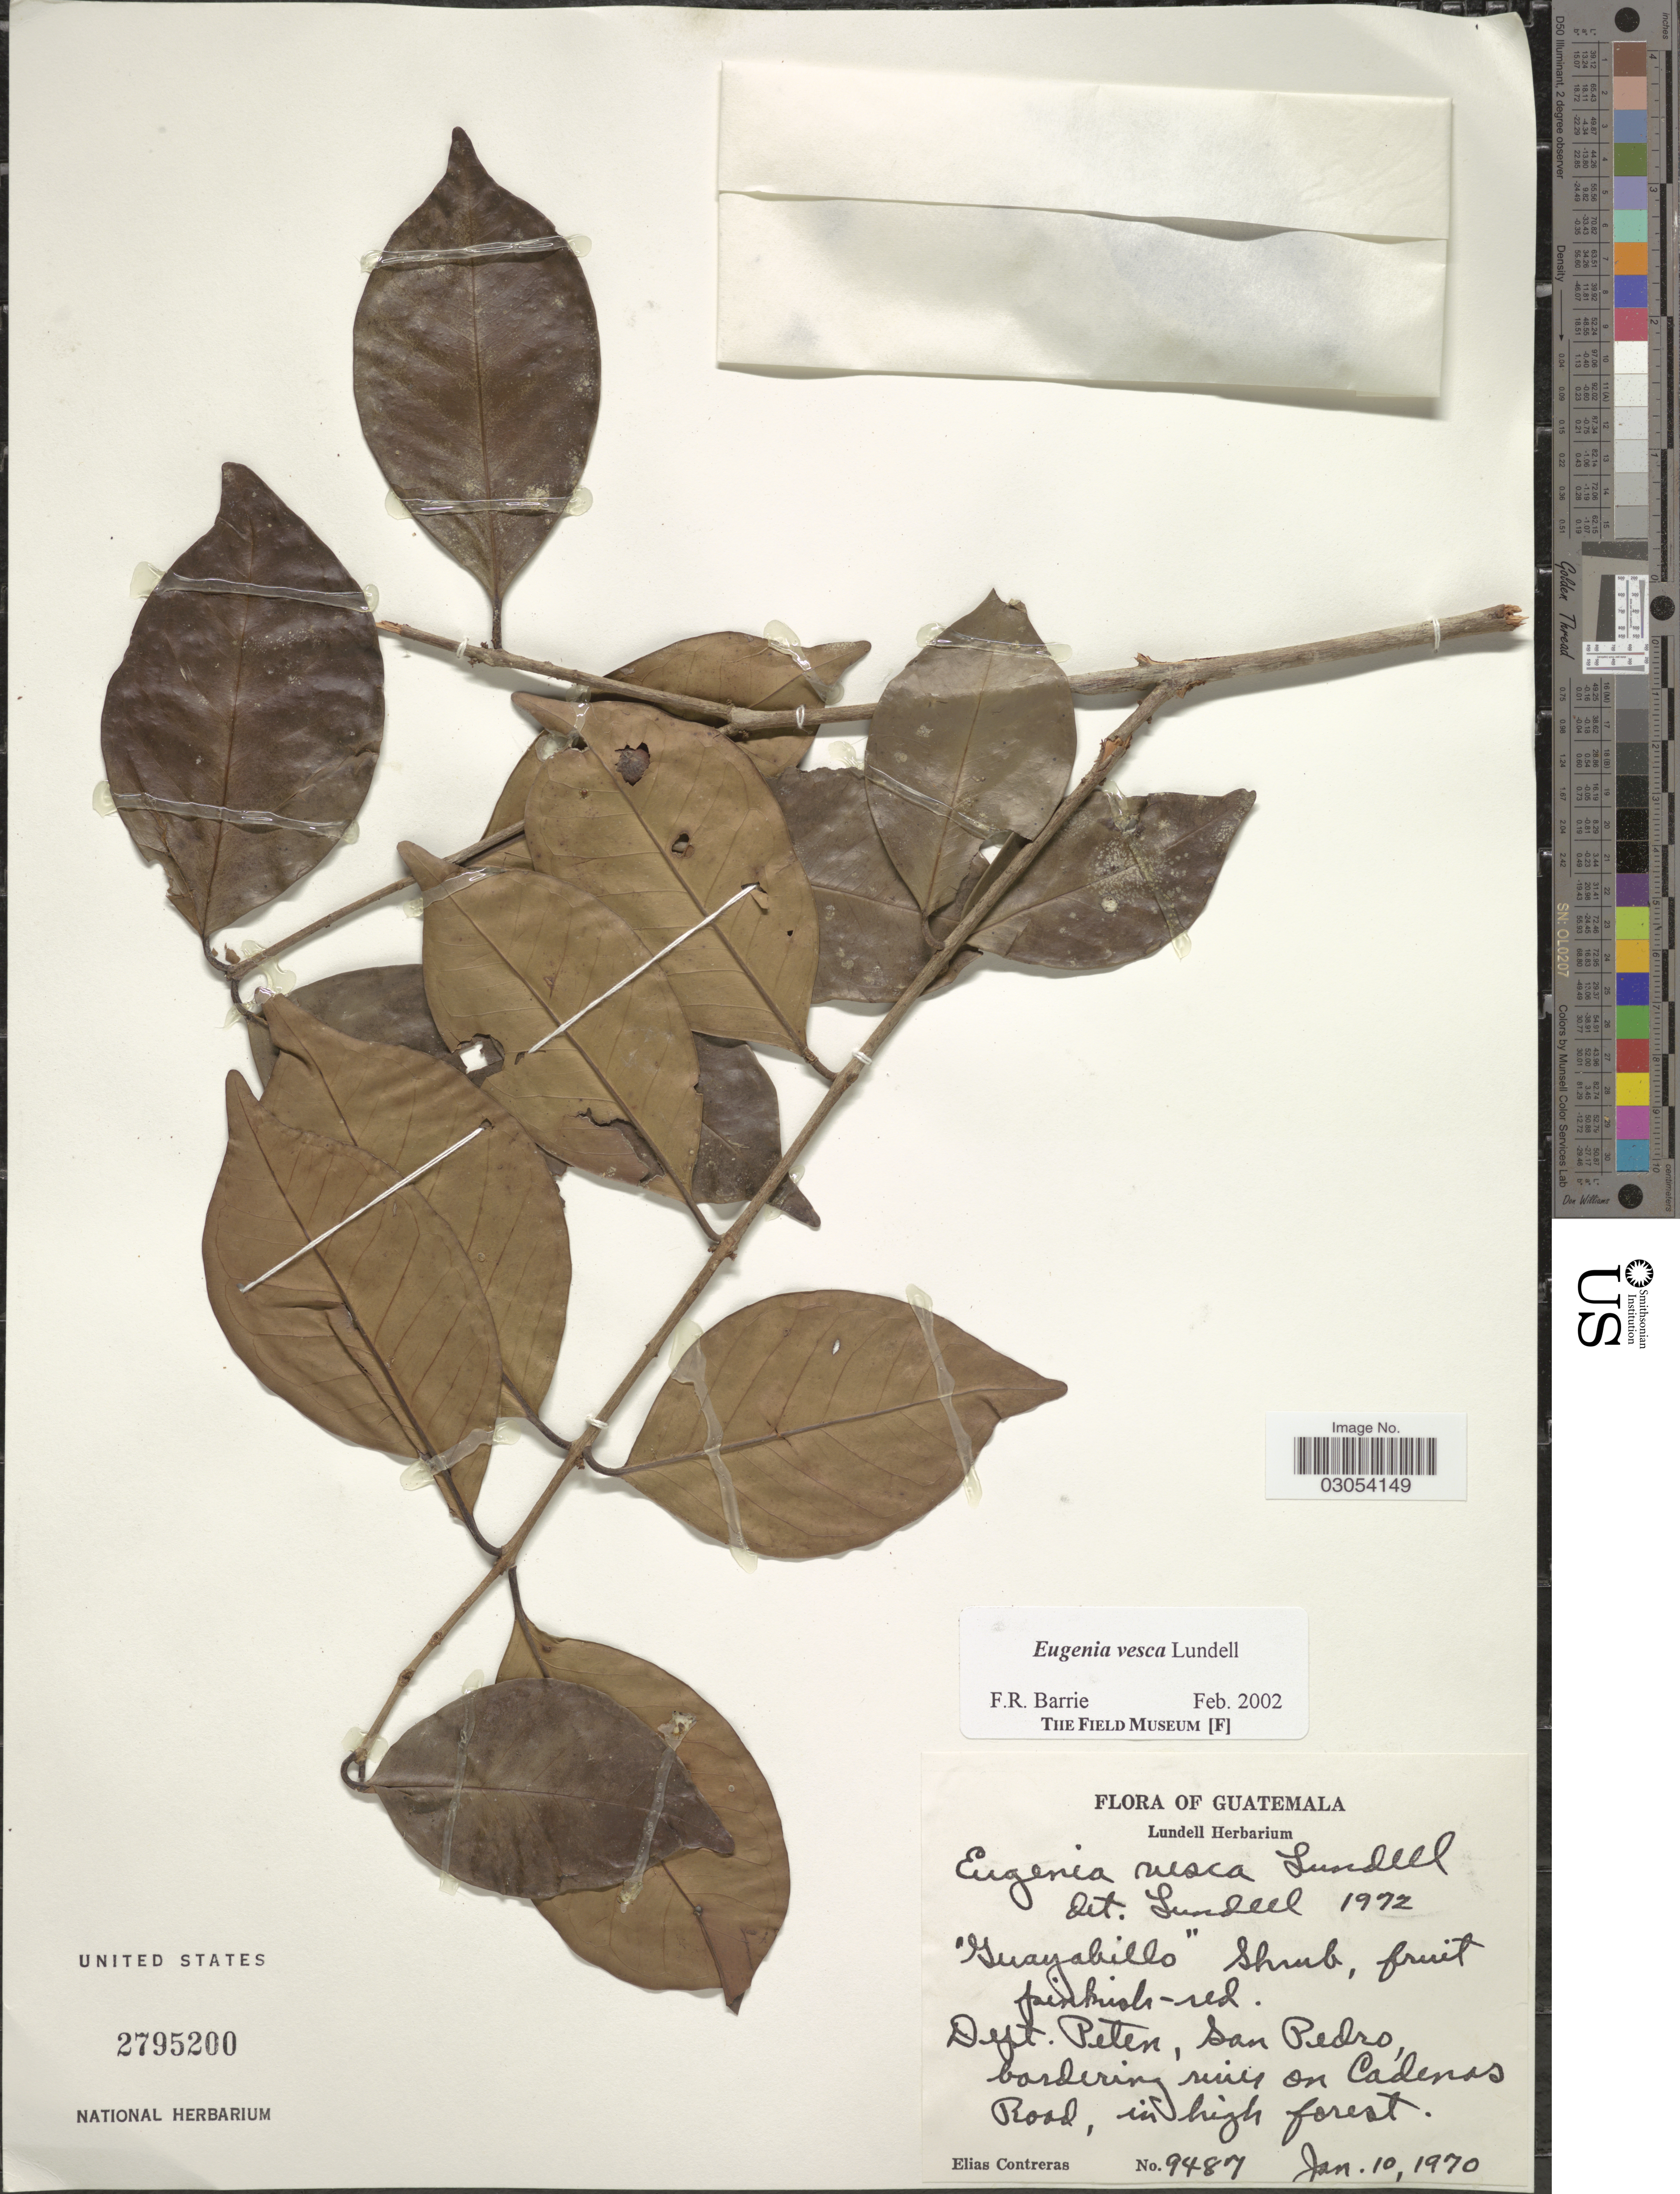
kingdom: Plantae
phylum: Tracheophyta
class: Magnoliopsida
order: Myrtales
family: Myrtaceae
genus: Eugenia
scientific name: Eugenia vesca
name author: Lundell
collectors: E. Contreras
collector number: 9487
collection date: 1970-01-10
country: Guatemala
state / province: El Petén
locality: Dept. Peten, San Pedro, bordering ruins on Cadenas Road.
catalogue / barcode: US 2795200